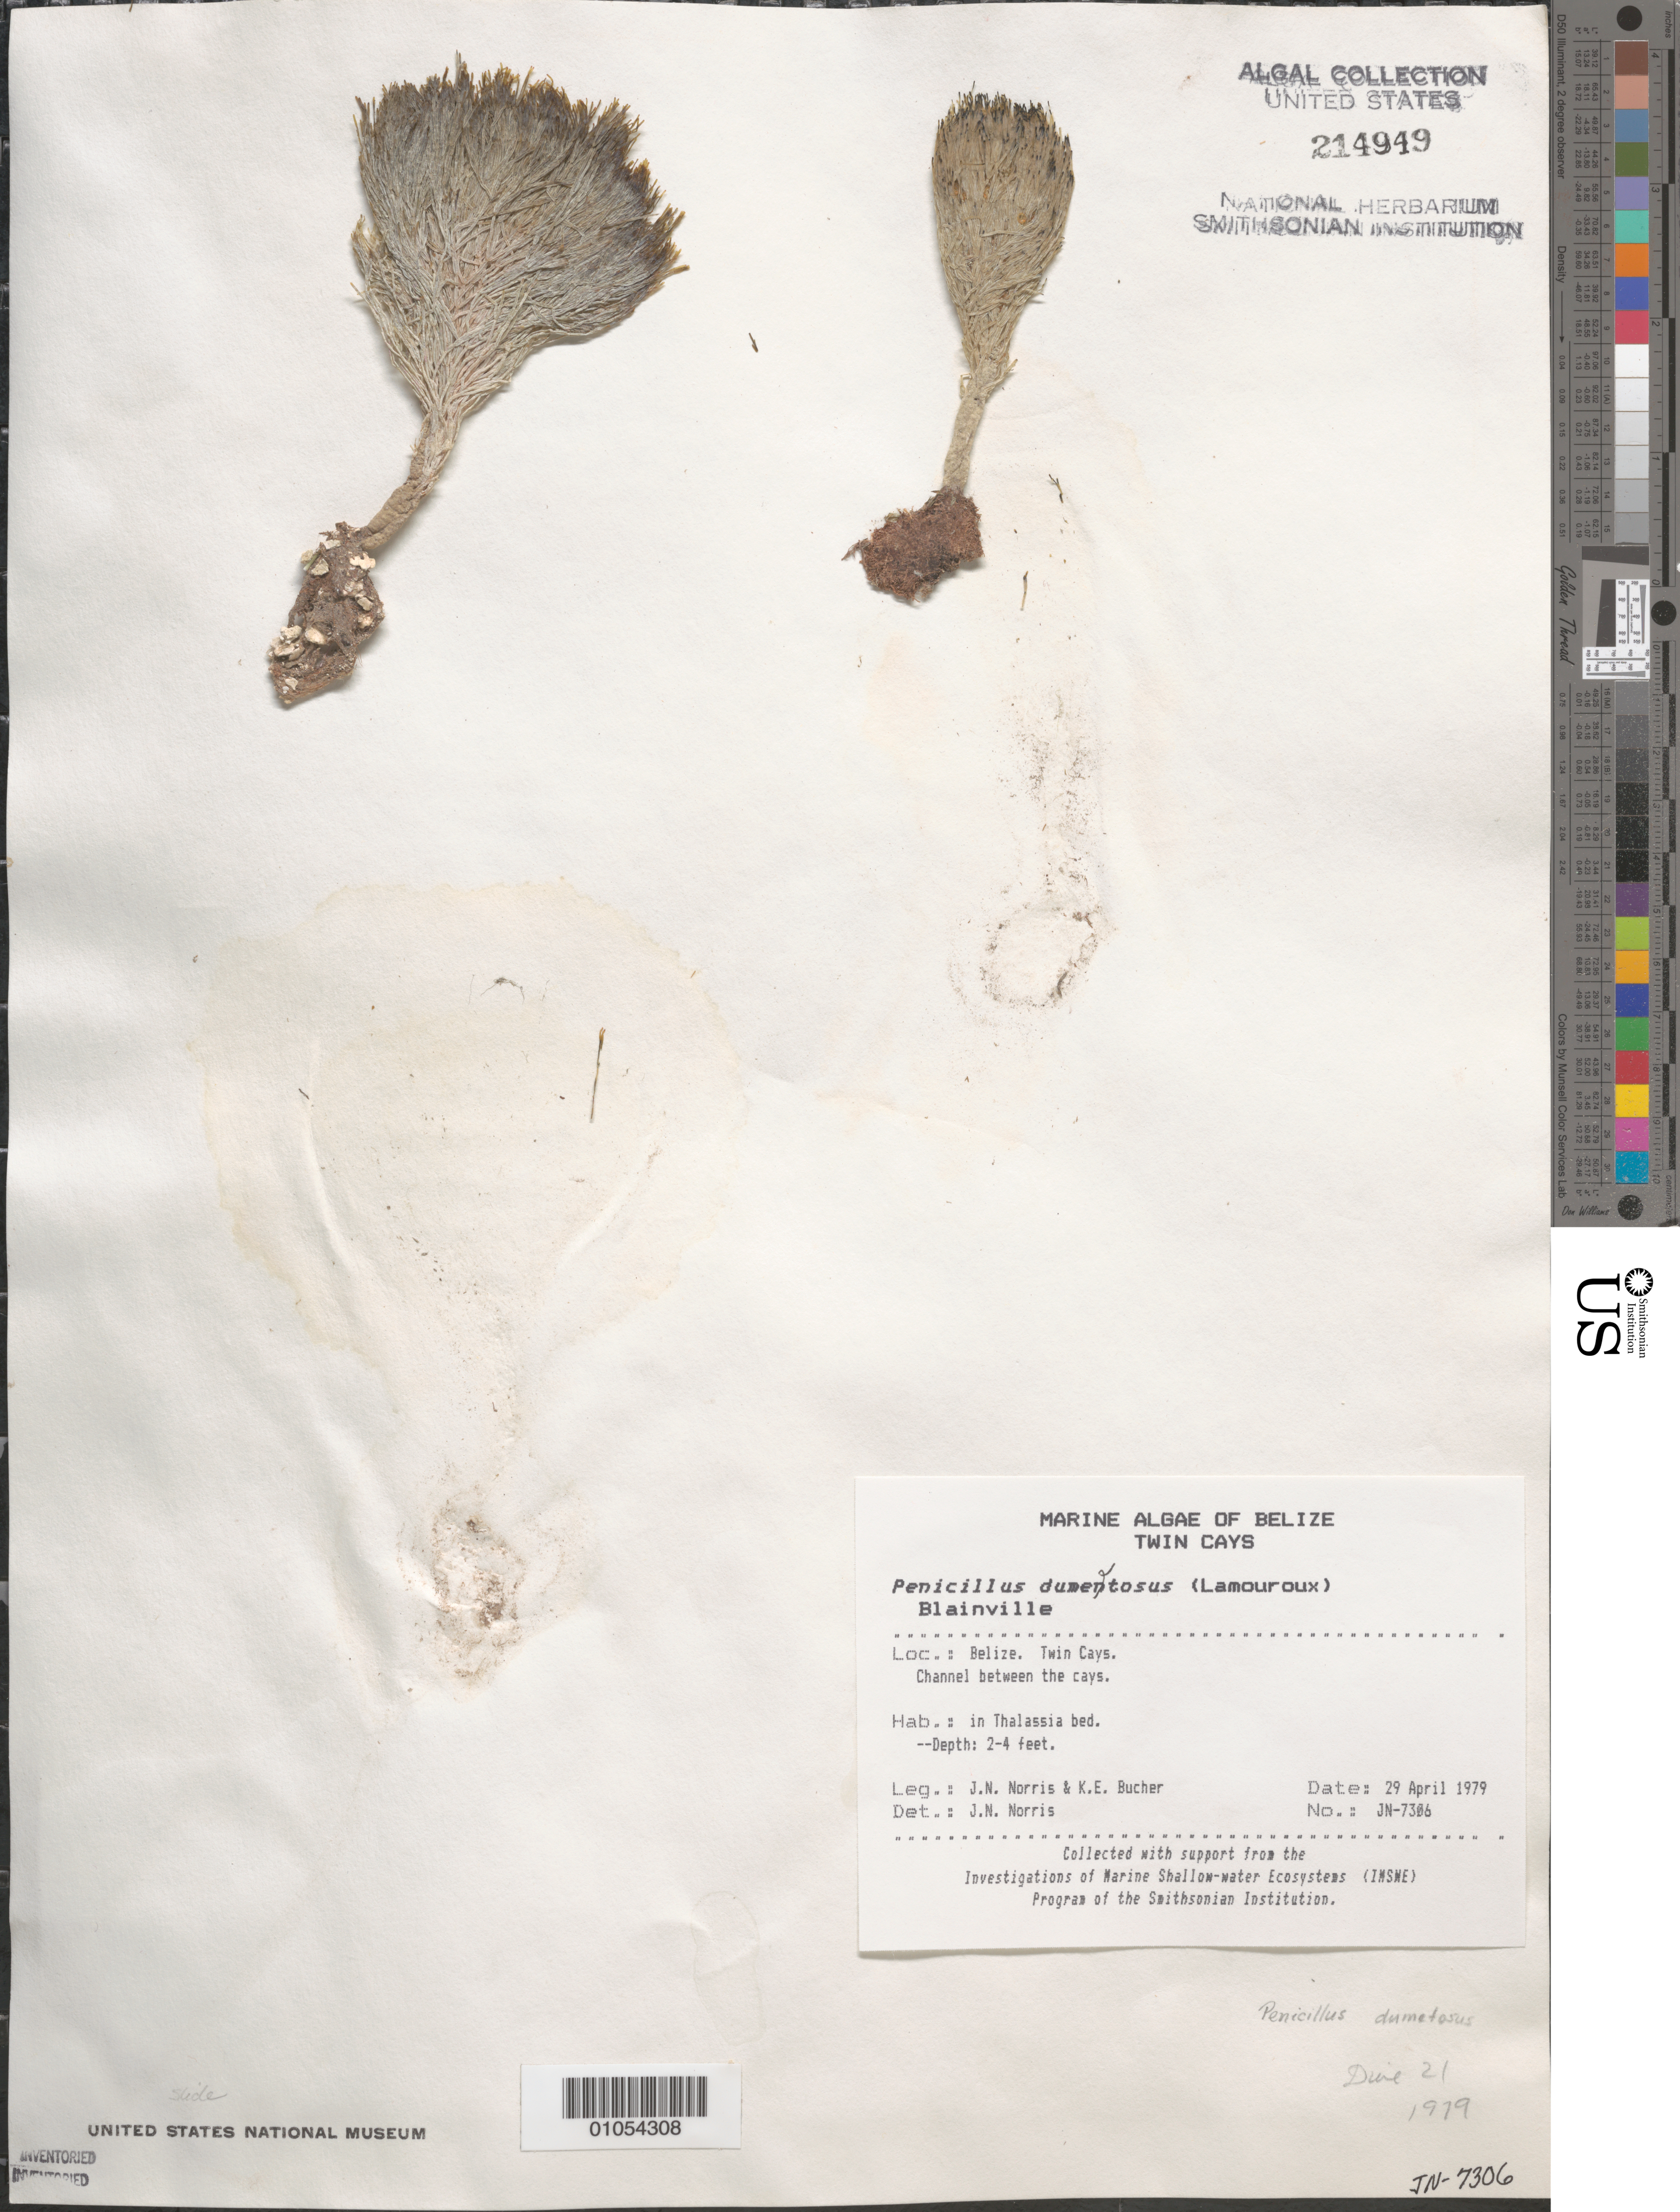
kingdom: Plantae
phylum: Chlorophyta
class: Ulvophyceae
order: Bryopsidales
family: Udoteaceae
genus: Penicillus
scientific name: Penicillus dumetosus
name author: (J.V.Lamouroux) Blainville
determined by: Norris, James N.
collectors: J. N. Norris & K. E. Bucher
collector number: JN-7306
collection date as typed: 29 Apr 1979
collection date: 1979-04-29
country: Belize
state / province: Stann Creek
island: Twin Cays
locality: Channel between Twin Cays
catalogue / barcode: US 214949